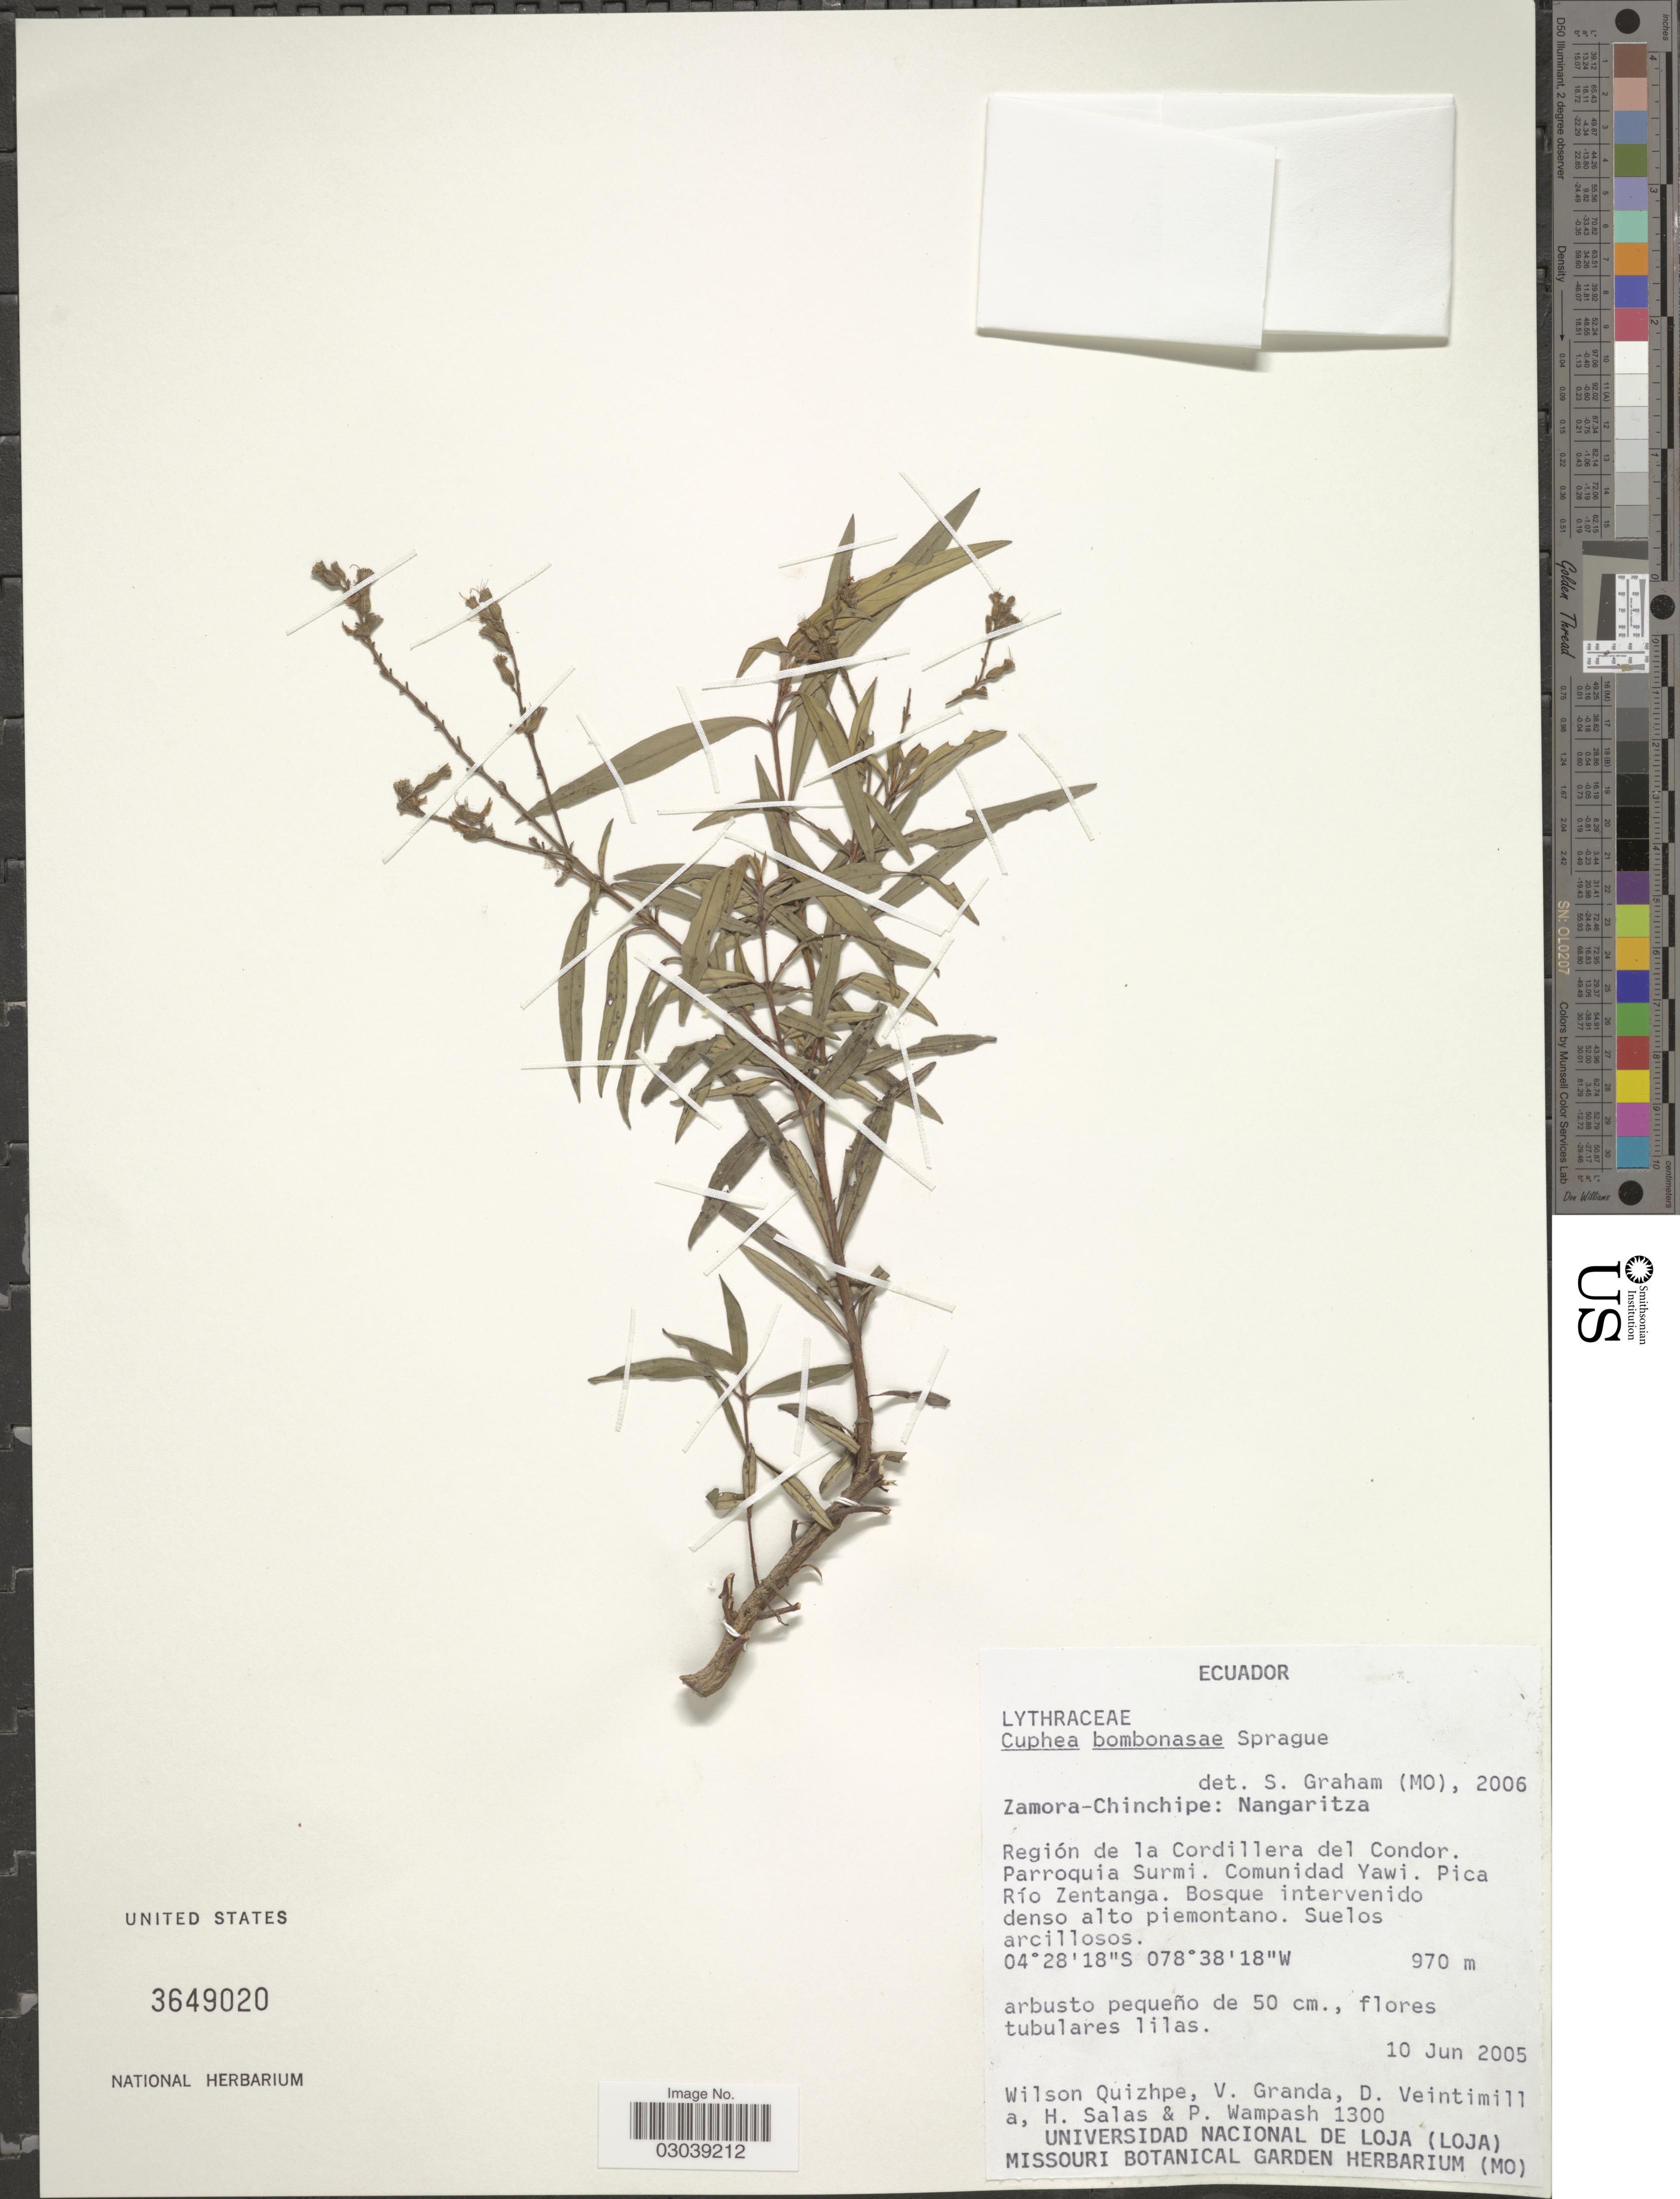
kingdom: Plantae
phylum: Tracheophyta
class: Magnoliopsida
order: Myrtales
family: Lythraceae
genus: Cuphea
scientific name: Cuphea bobonazae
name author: Sprague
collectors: W. Quizhpe, V. Granda, D. Veintimilla, H. Salas & P. Wampash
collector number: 1300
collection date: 2005-06-10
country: Ecuador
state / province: Zamora-Chinchipe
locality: Nangaritza. Región de la Cordillera del Condor. Parroquia Surmi. Comunidad Yawi. Pica Río Zentanga.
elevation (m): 970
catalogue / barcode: US 3649020